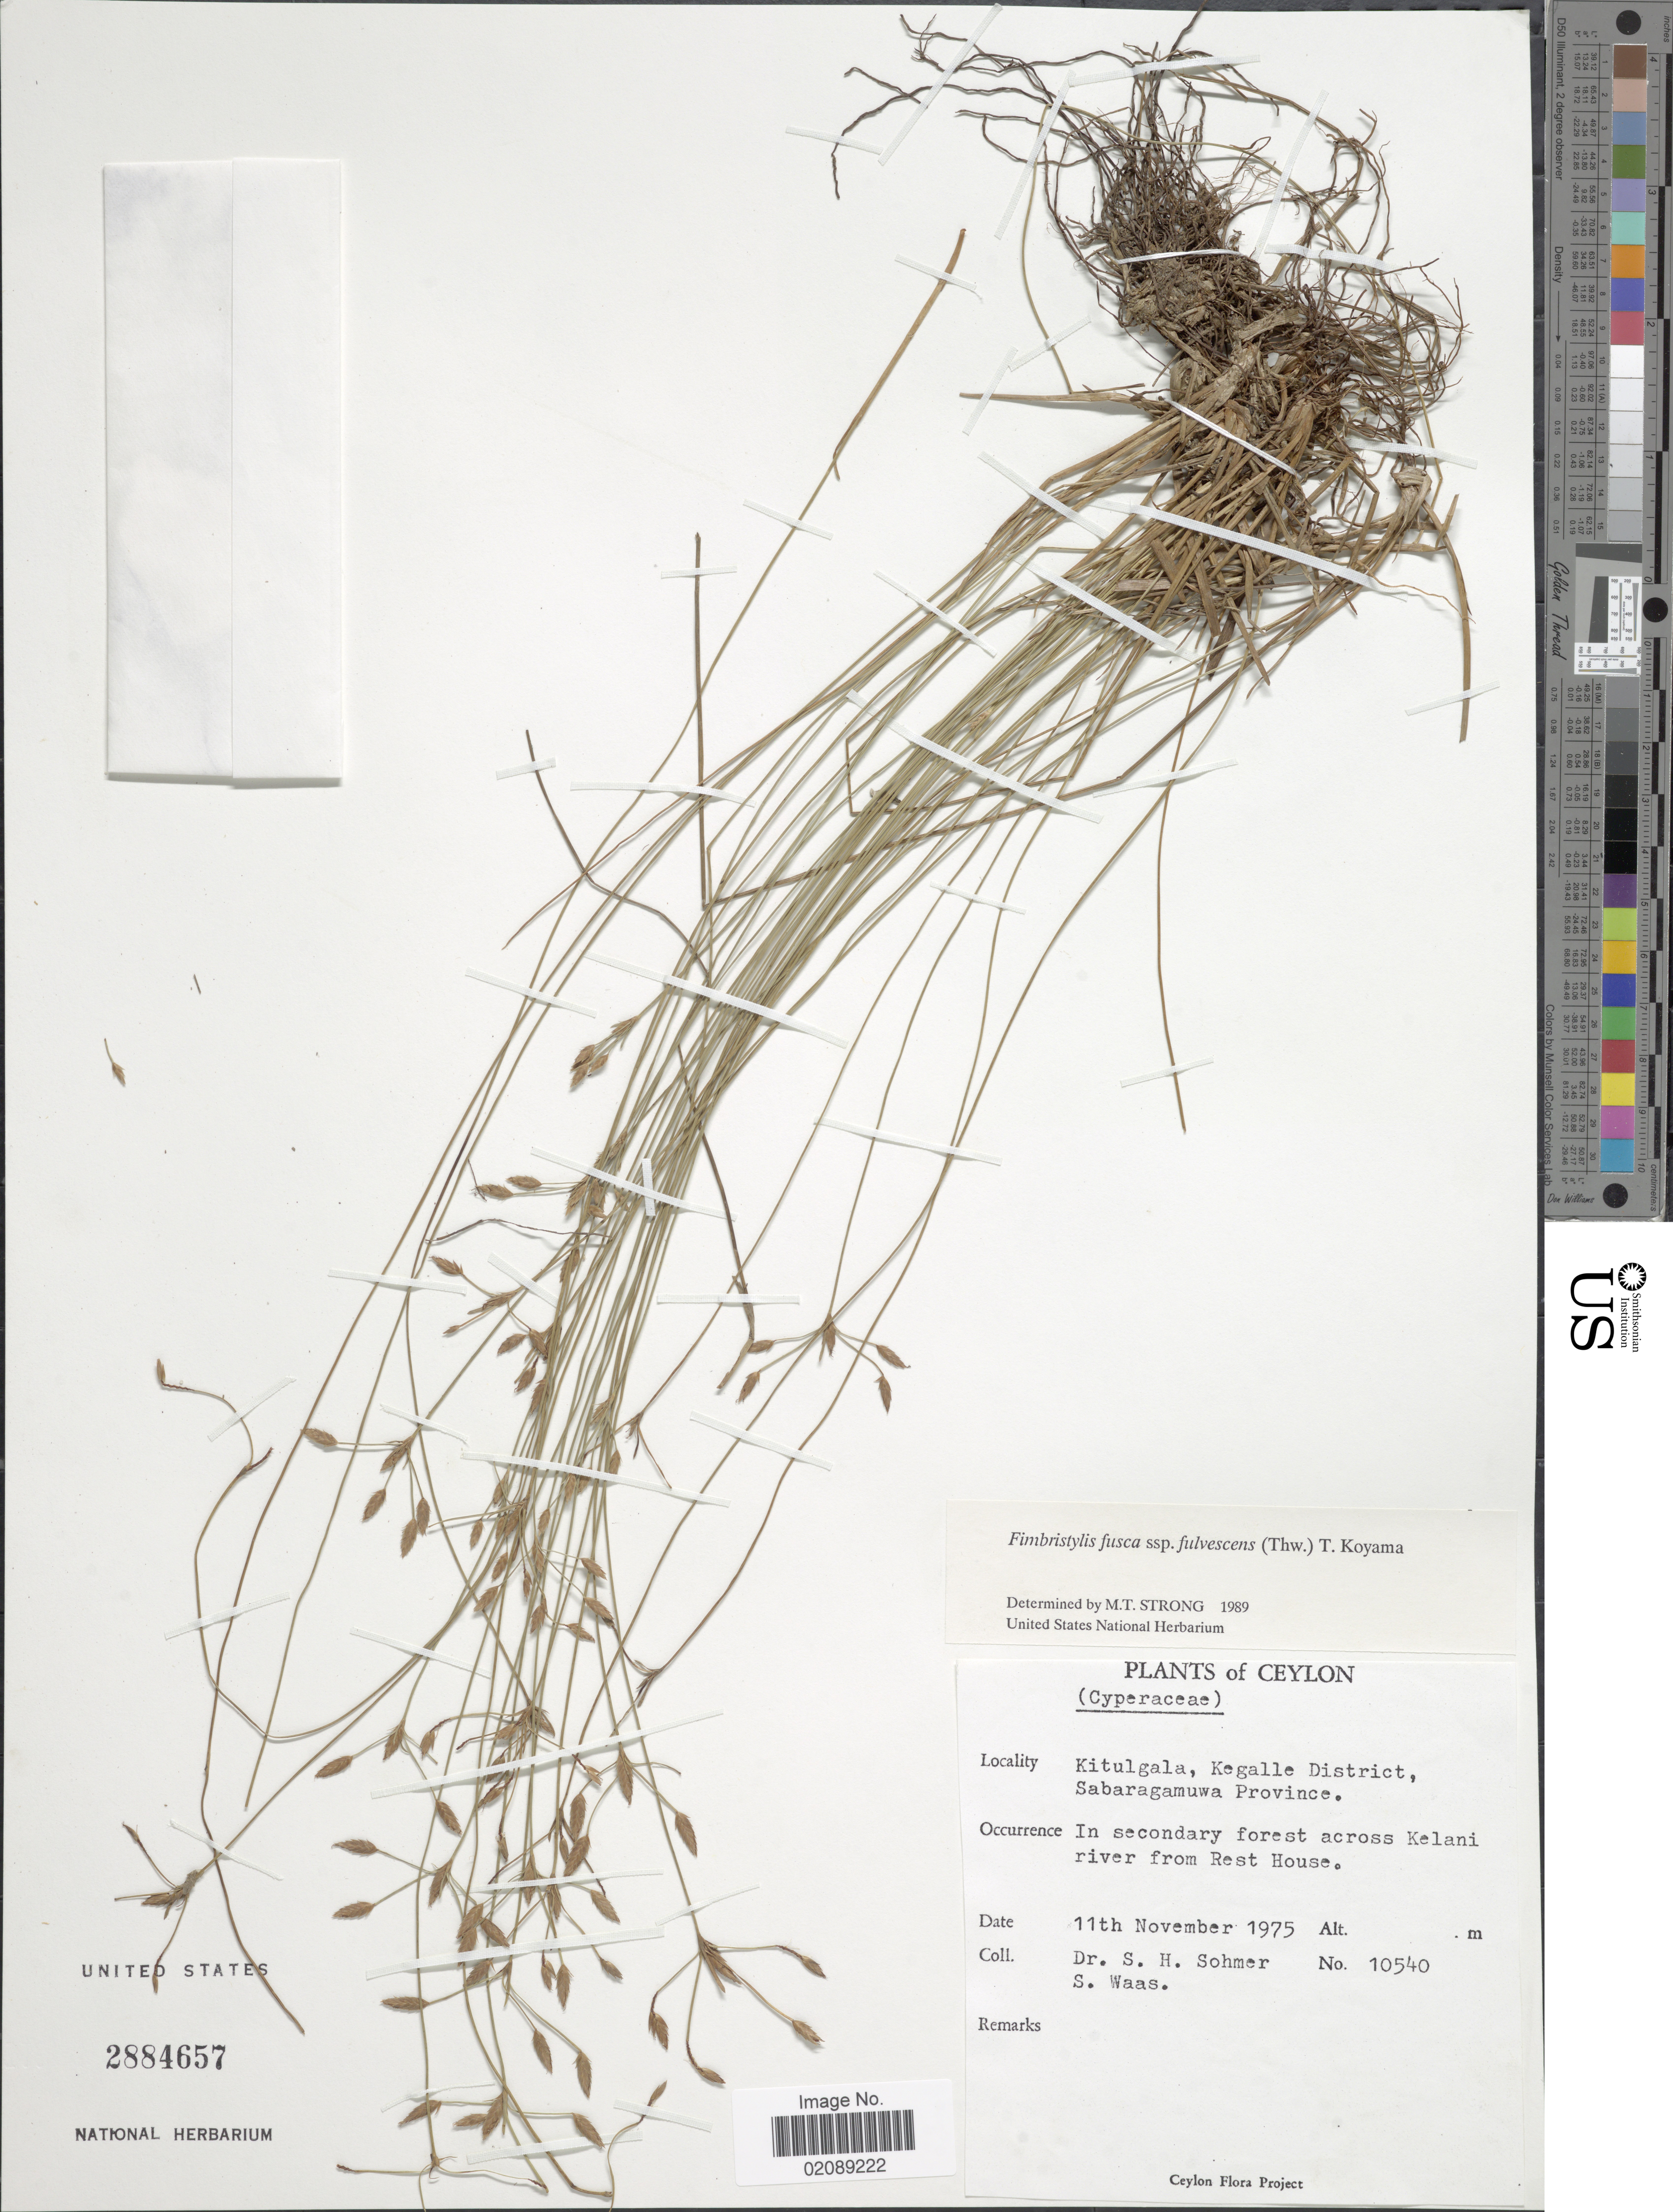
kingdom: Plantae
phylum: Tracheophyta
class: Liliopsida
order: Poales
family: Cyperaceae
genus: Fimbristylis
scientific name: Fimbristylis fusca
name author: (Nees) Benth. ex C.B. Clarke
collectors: S. H. Sohmer & S. Waas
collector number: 10540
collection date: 1975-11-11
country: Sri Lanka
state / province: Sabaragamuwa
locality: Ceylon. Kitulgala, Kegalle District. across Kelani river from Rest House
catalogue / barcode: US 2884657